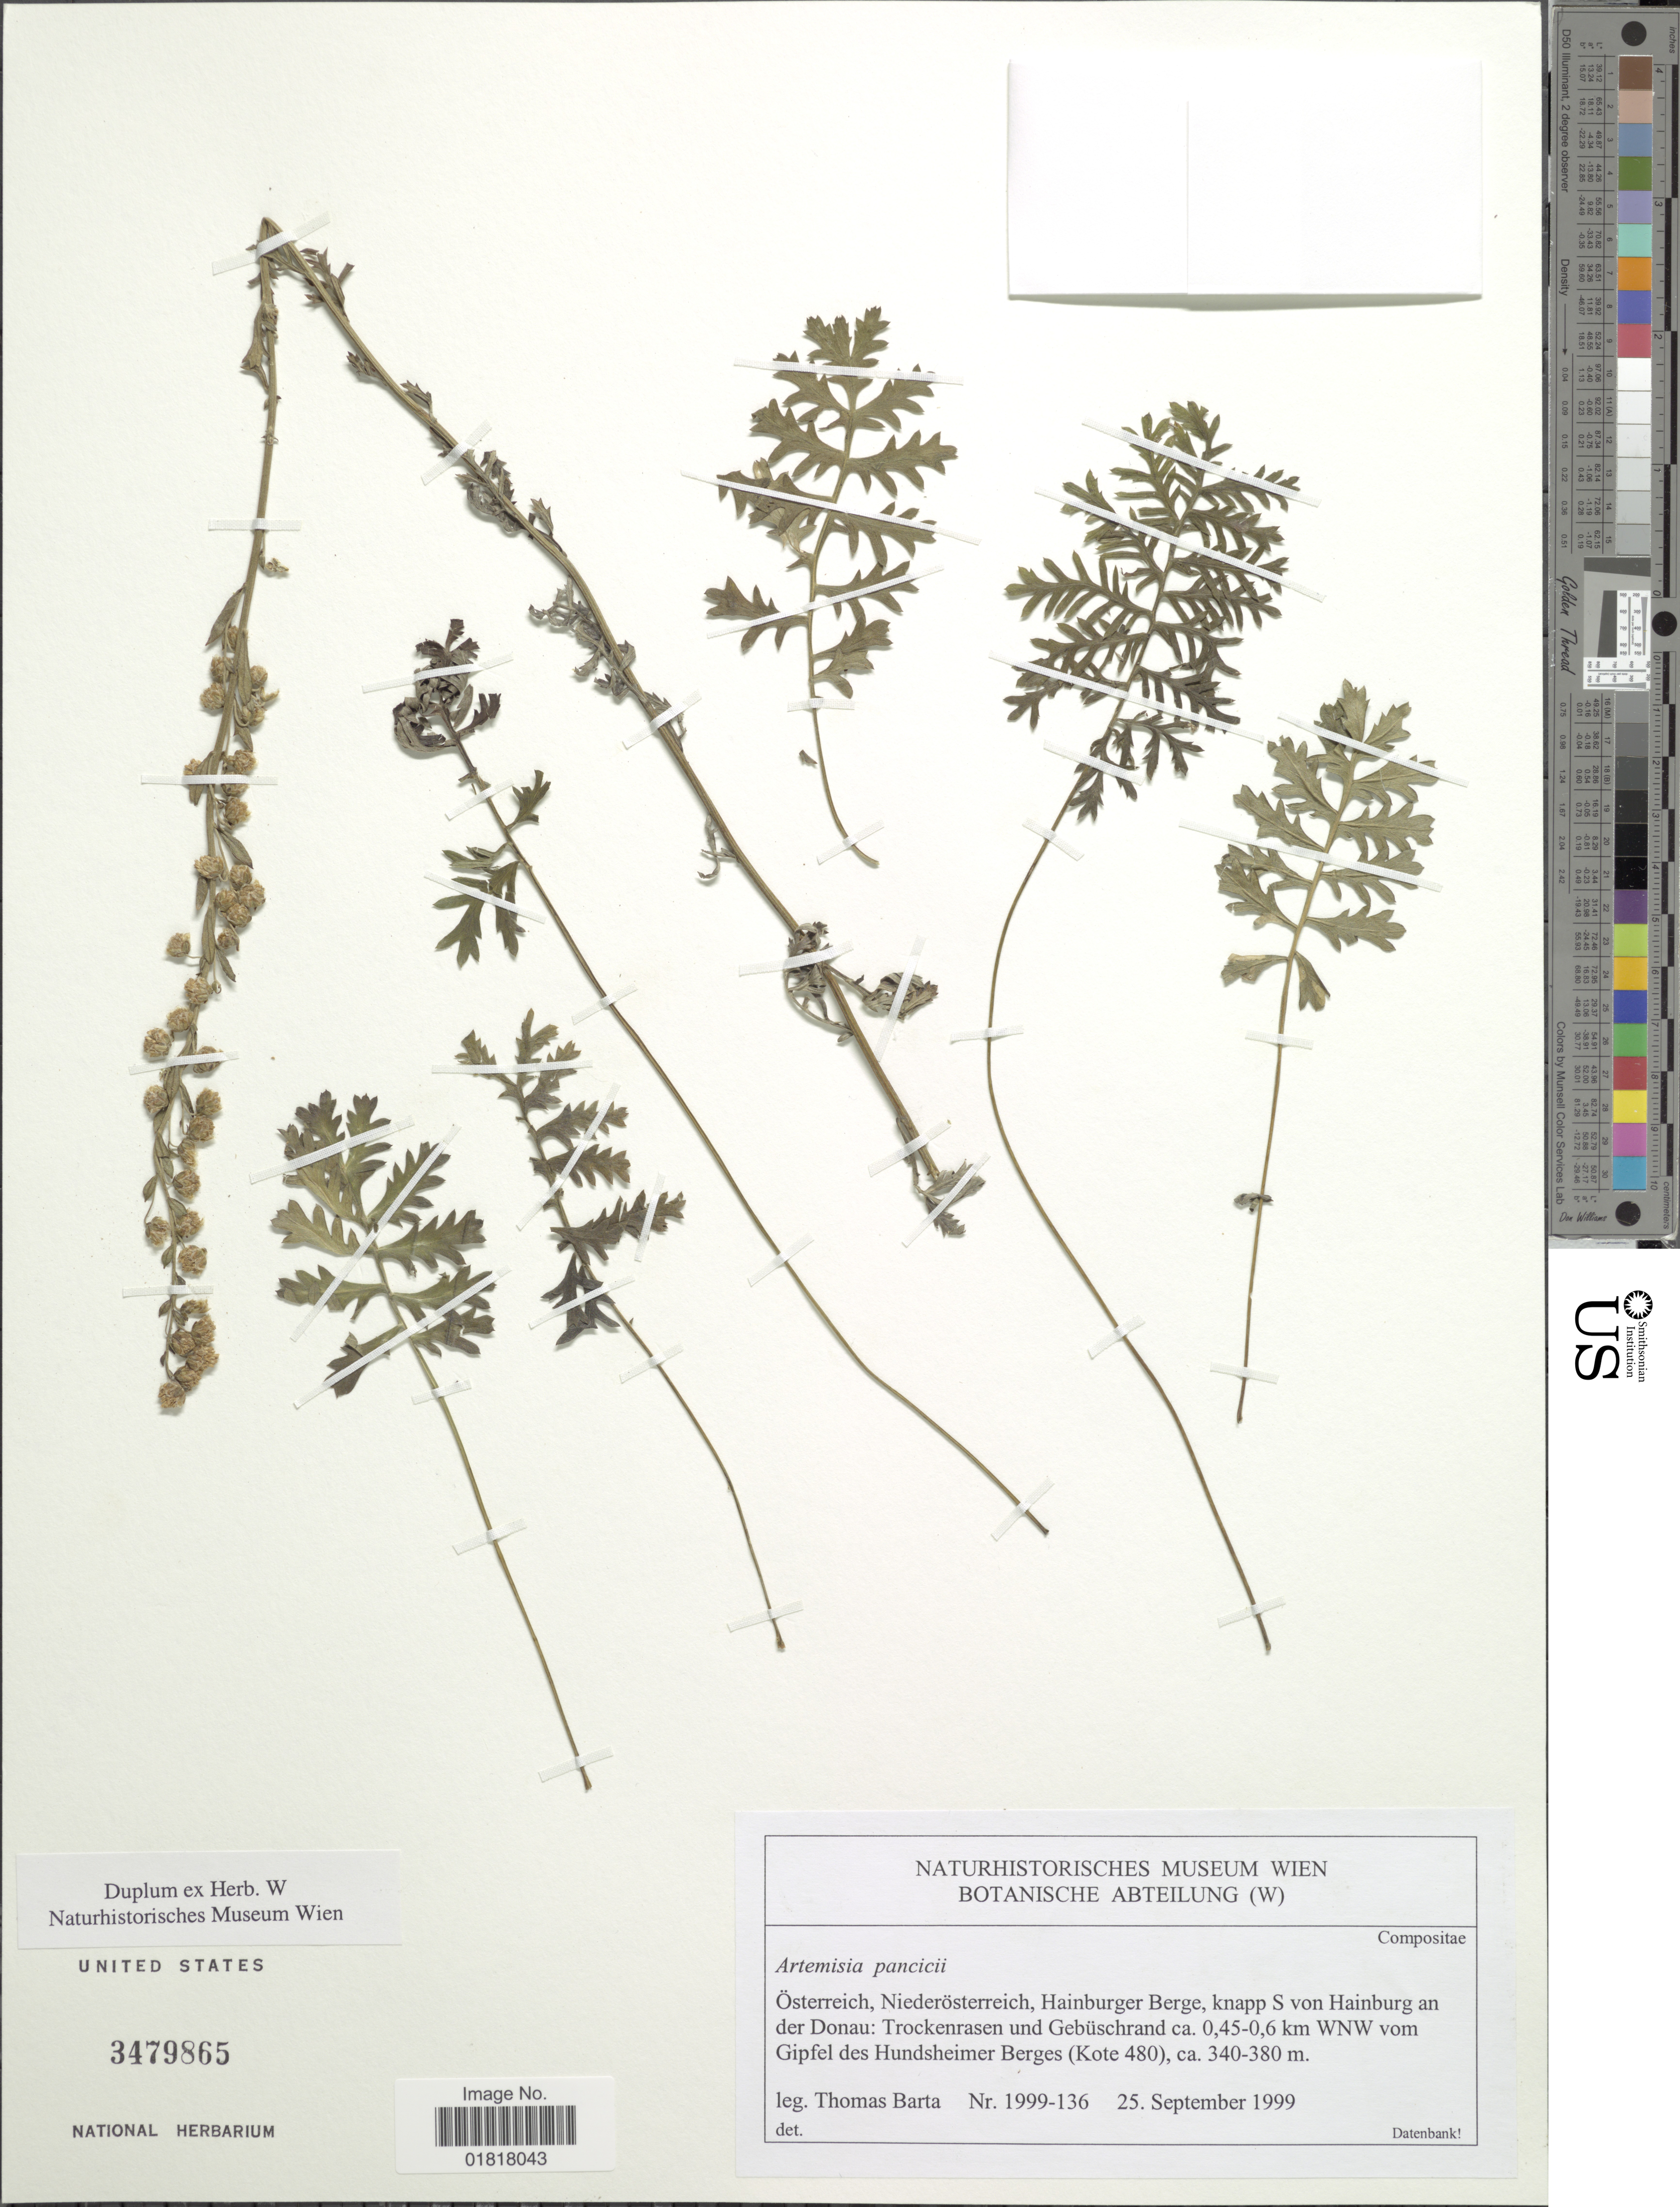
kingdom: Plantae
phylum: Tracheophyta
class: Magnoliopsida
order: Asterales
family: Asteraceae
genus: Artemisia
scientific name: Artemisia pancicii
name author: (Janka) Ronniger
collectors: T. Barta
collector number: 1999-136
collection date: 1999-09-25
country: Austria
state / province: Niederosterreich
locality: Österreich, Hainburger Berge, knapp S von Hainburg an der Donau: Trockenrasen und Gebüschrand ca. 0,45-0.6 km WNW vom Gipfel des Hundsheimer Berges (Kote 480)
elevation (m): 340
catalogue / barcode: US 3479865